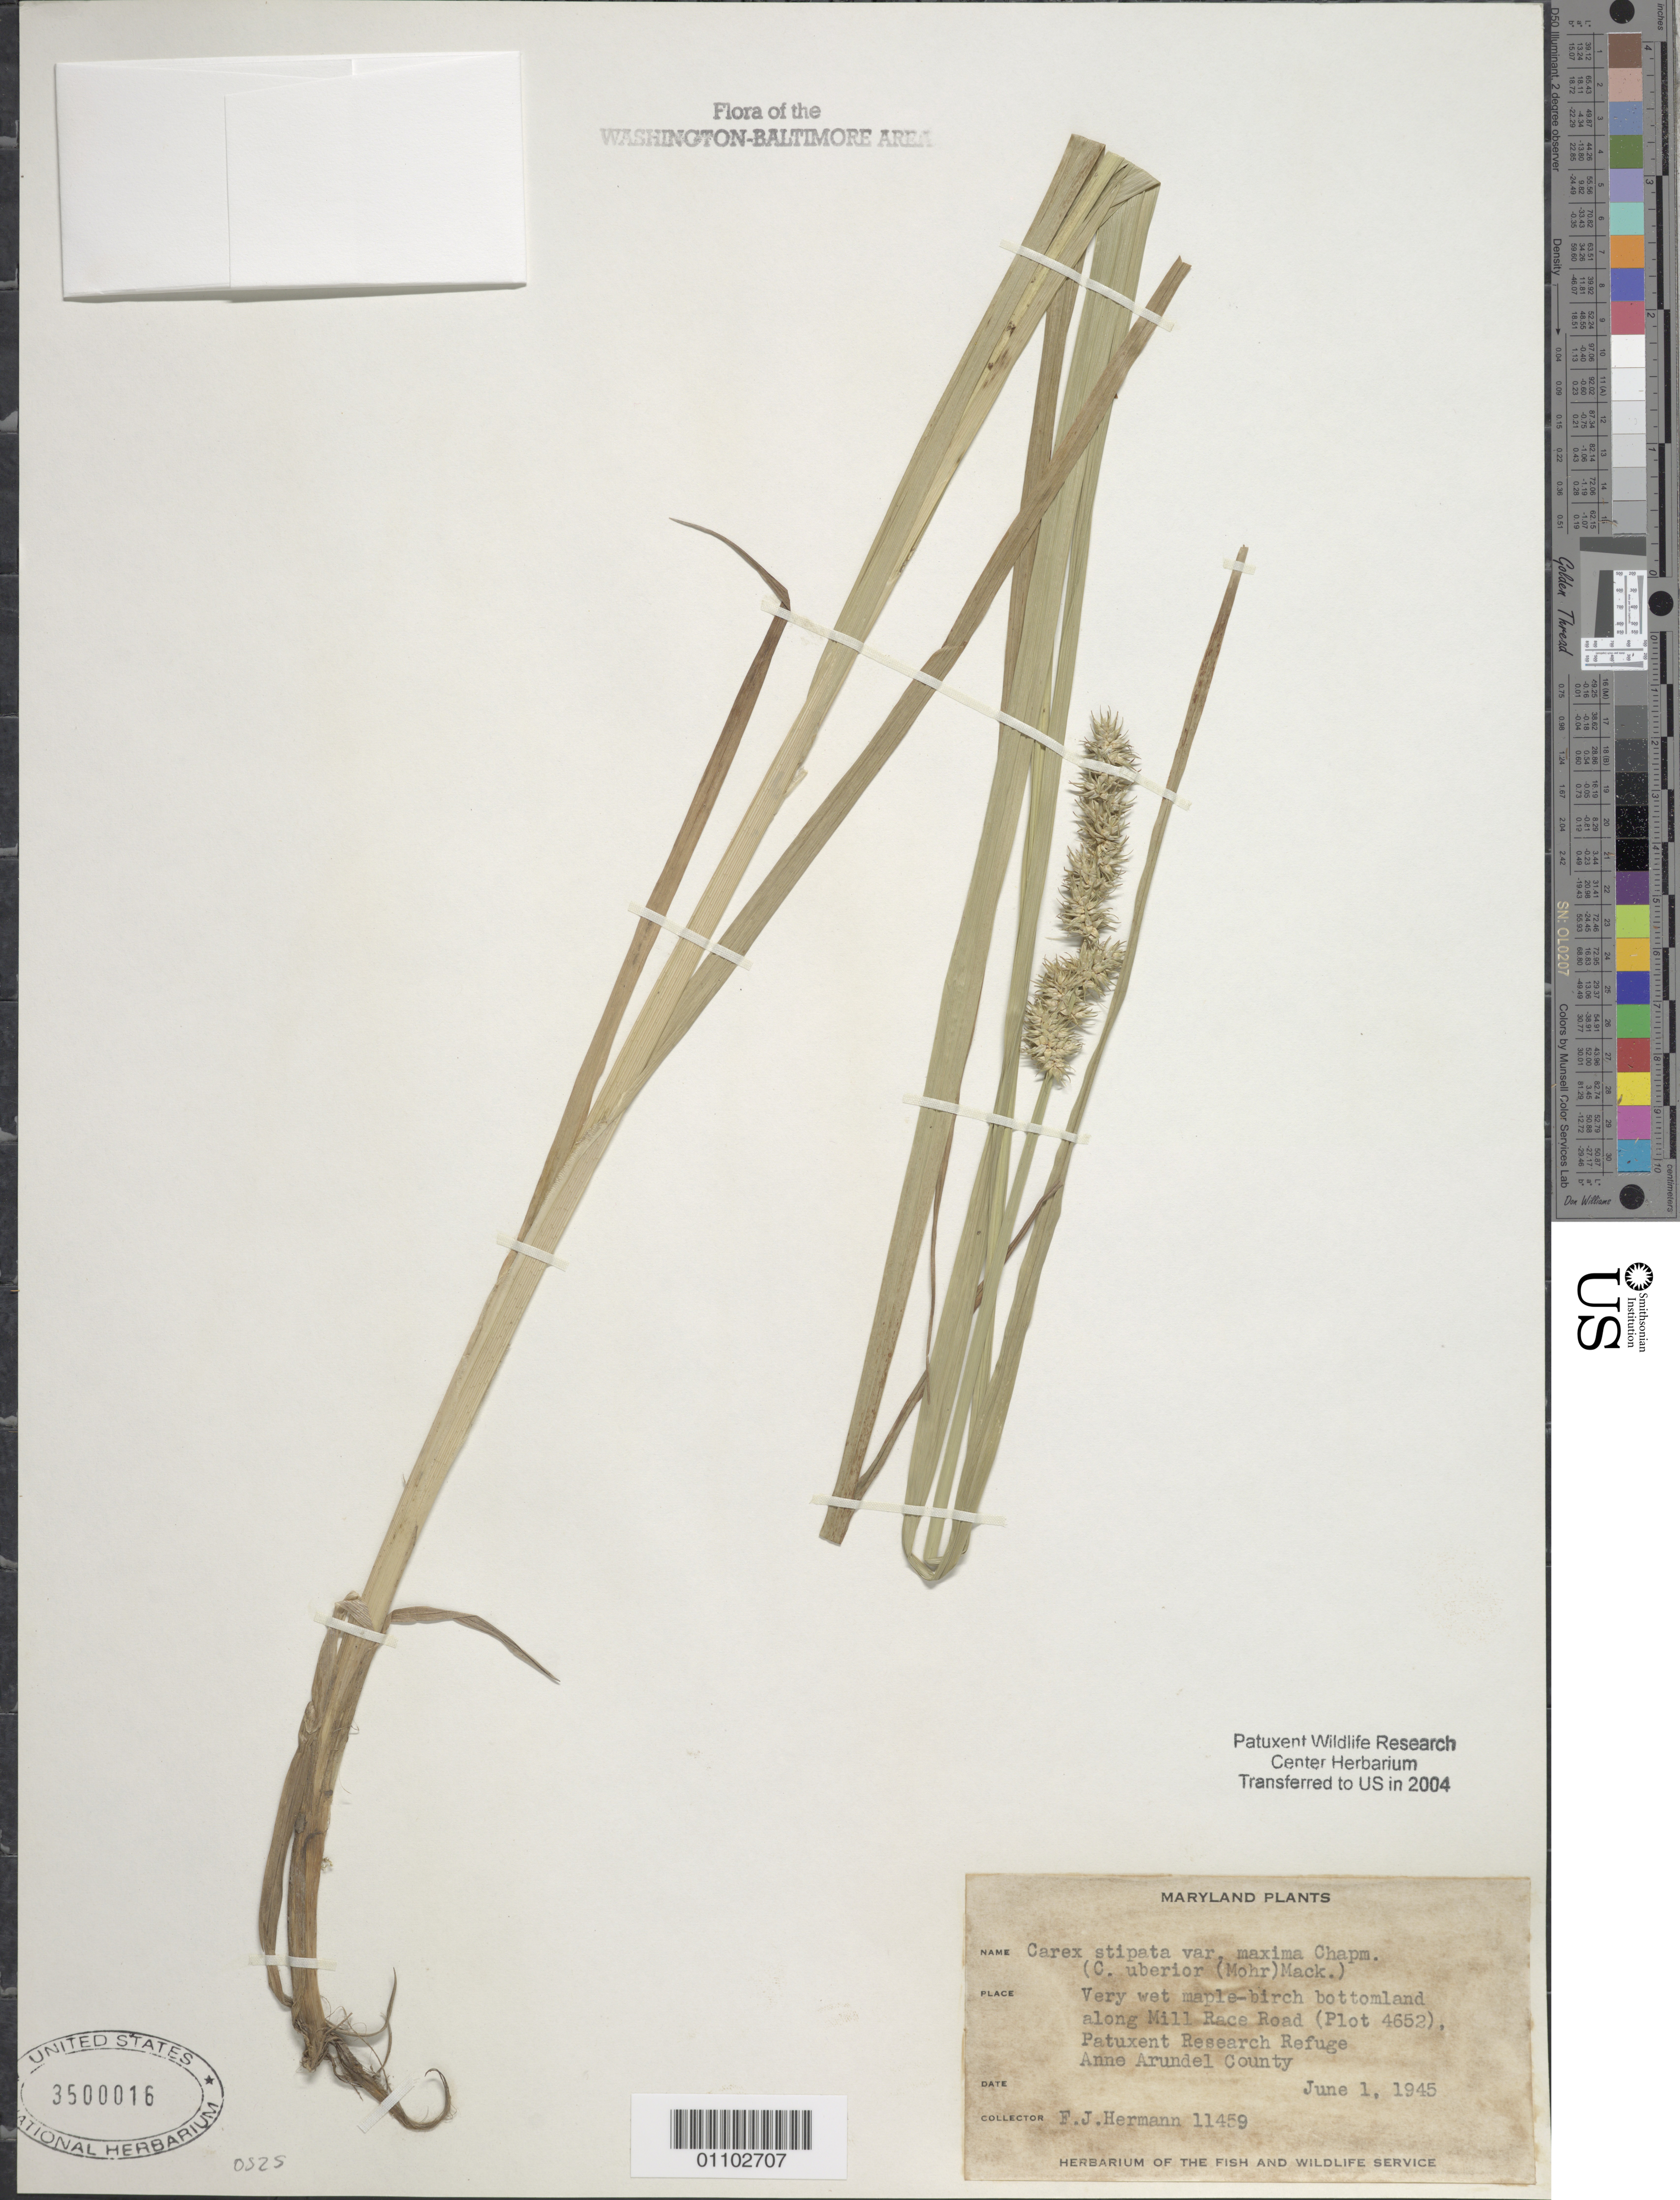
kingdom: Plantae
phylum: Tracheophyta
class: Liliopsida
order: Poales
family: Cyperaceae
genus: Carex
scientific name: Carex stipata var. maxima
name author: Chapm. ex Boott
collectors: F. J. Hermann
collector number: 11459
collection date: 1945-06-01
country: United States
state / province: Maryland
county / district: Anne Arundel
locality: Along Mill Race Road (Plot 4652), Patuxent Research Refuge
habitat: Very wet maple-birch bottomland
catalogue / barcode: US 3500016